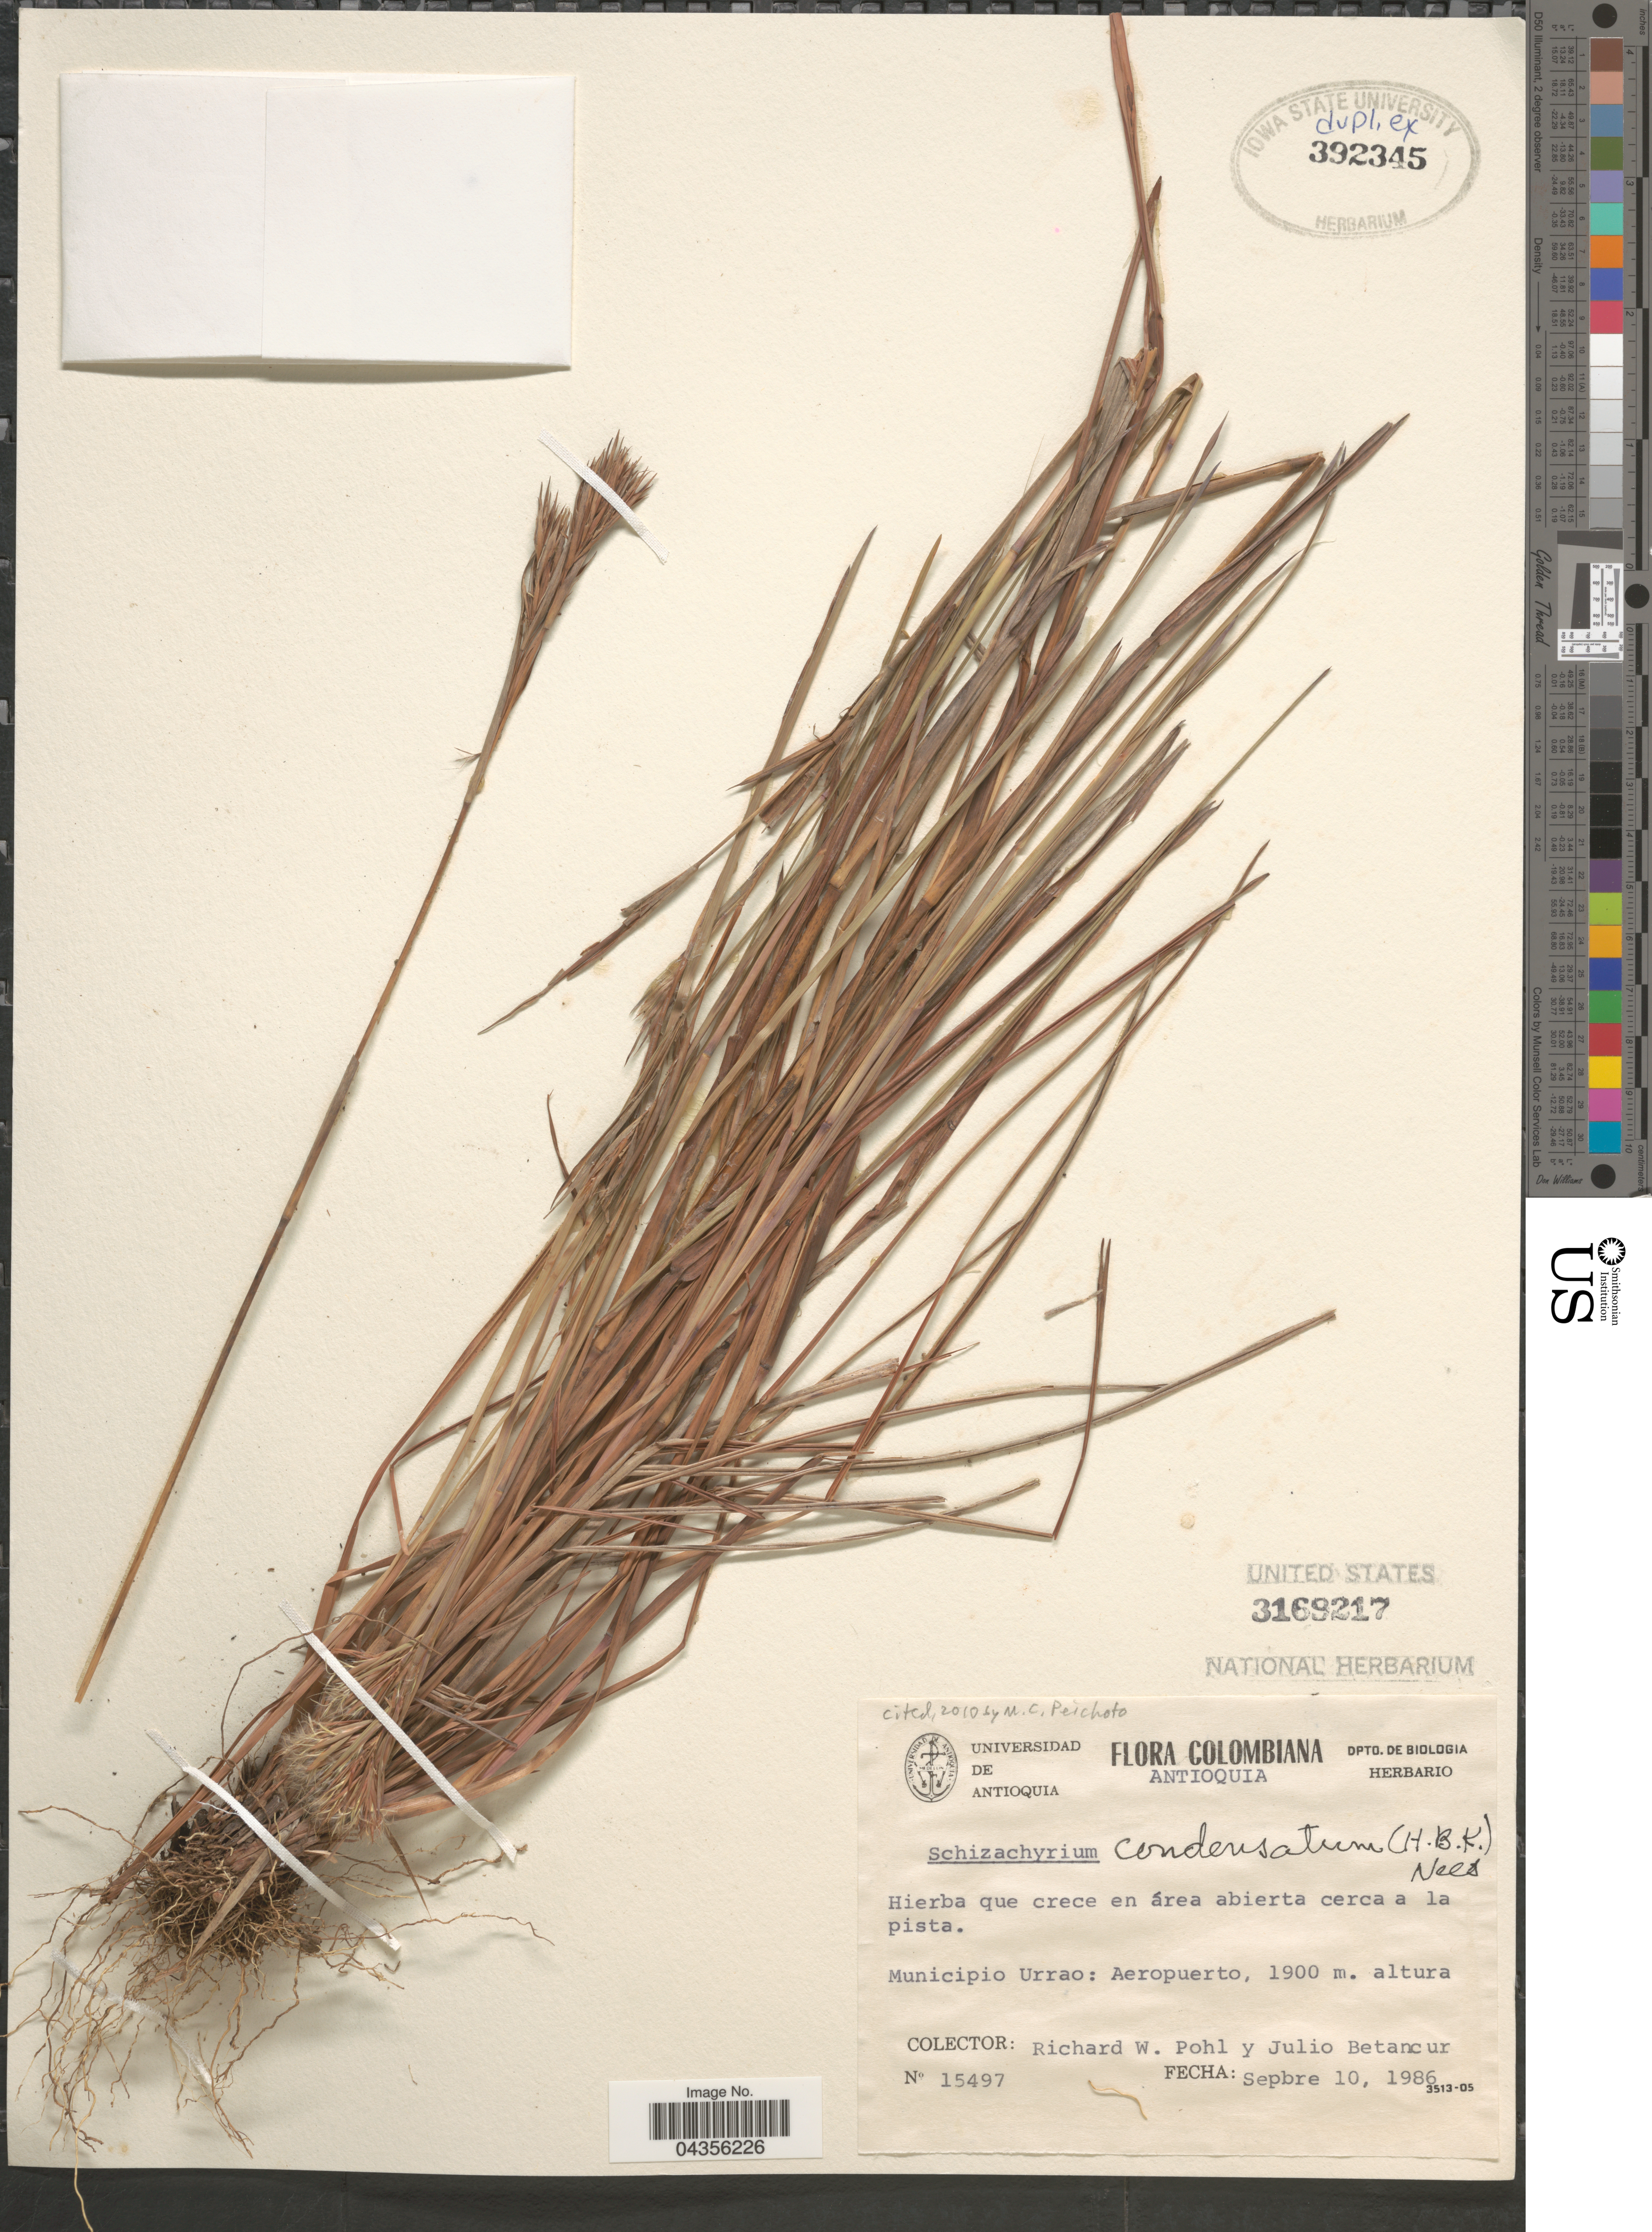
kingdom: Plantae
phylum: Tracheophyta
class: Liliopsida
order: Poales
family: Poaceae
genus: Schizachyrium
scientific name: Schizachyrium condensatum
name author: (Kunth) Nees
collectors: R. W. Pohl & J. Betancur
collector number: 15497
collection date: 1986-09-10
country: Colombia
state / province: Antioquia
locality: Dpto. De Biologica. Municipio Urrao: Aeropuerto.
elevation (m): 1900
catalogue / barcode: US 3169217